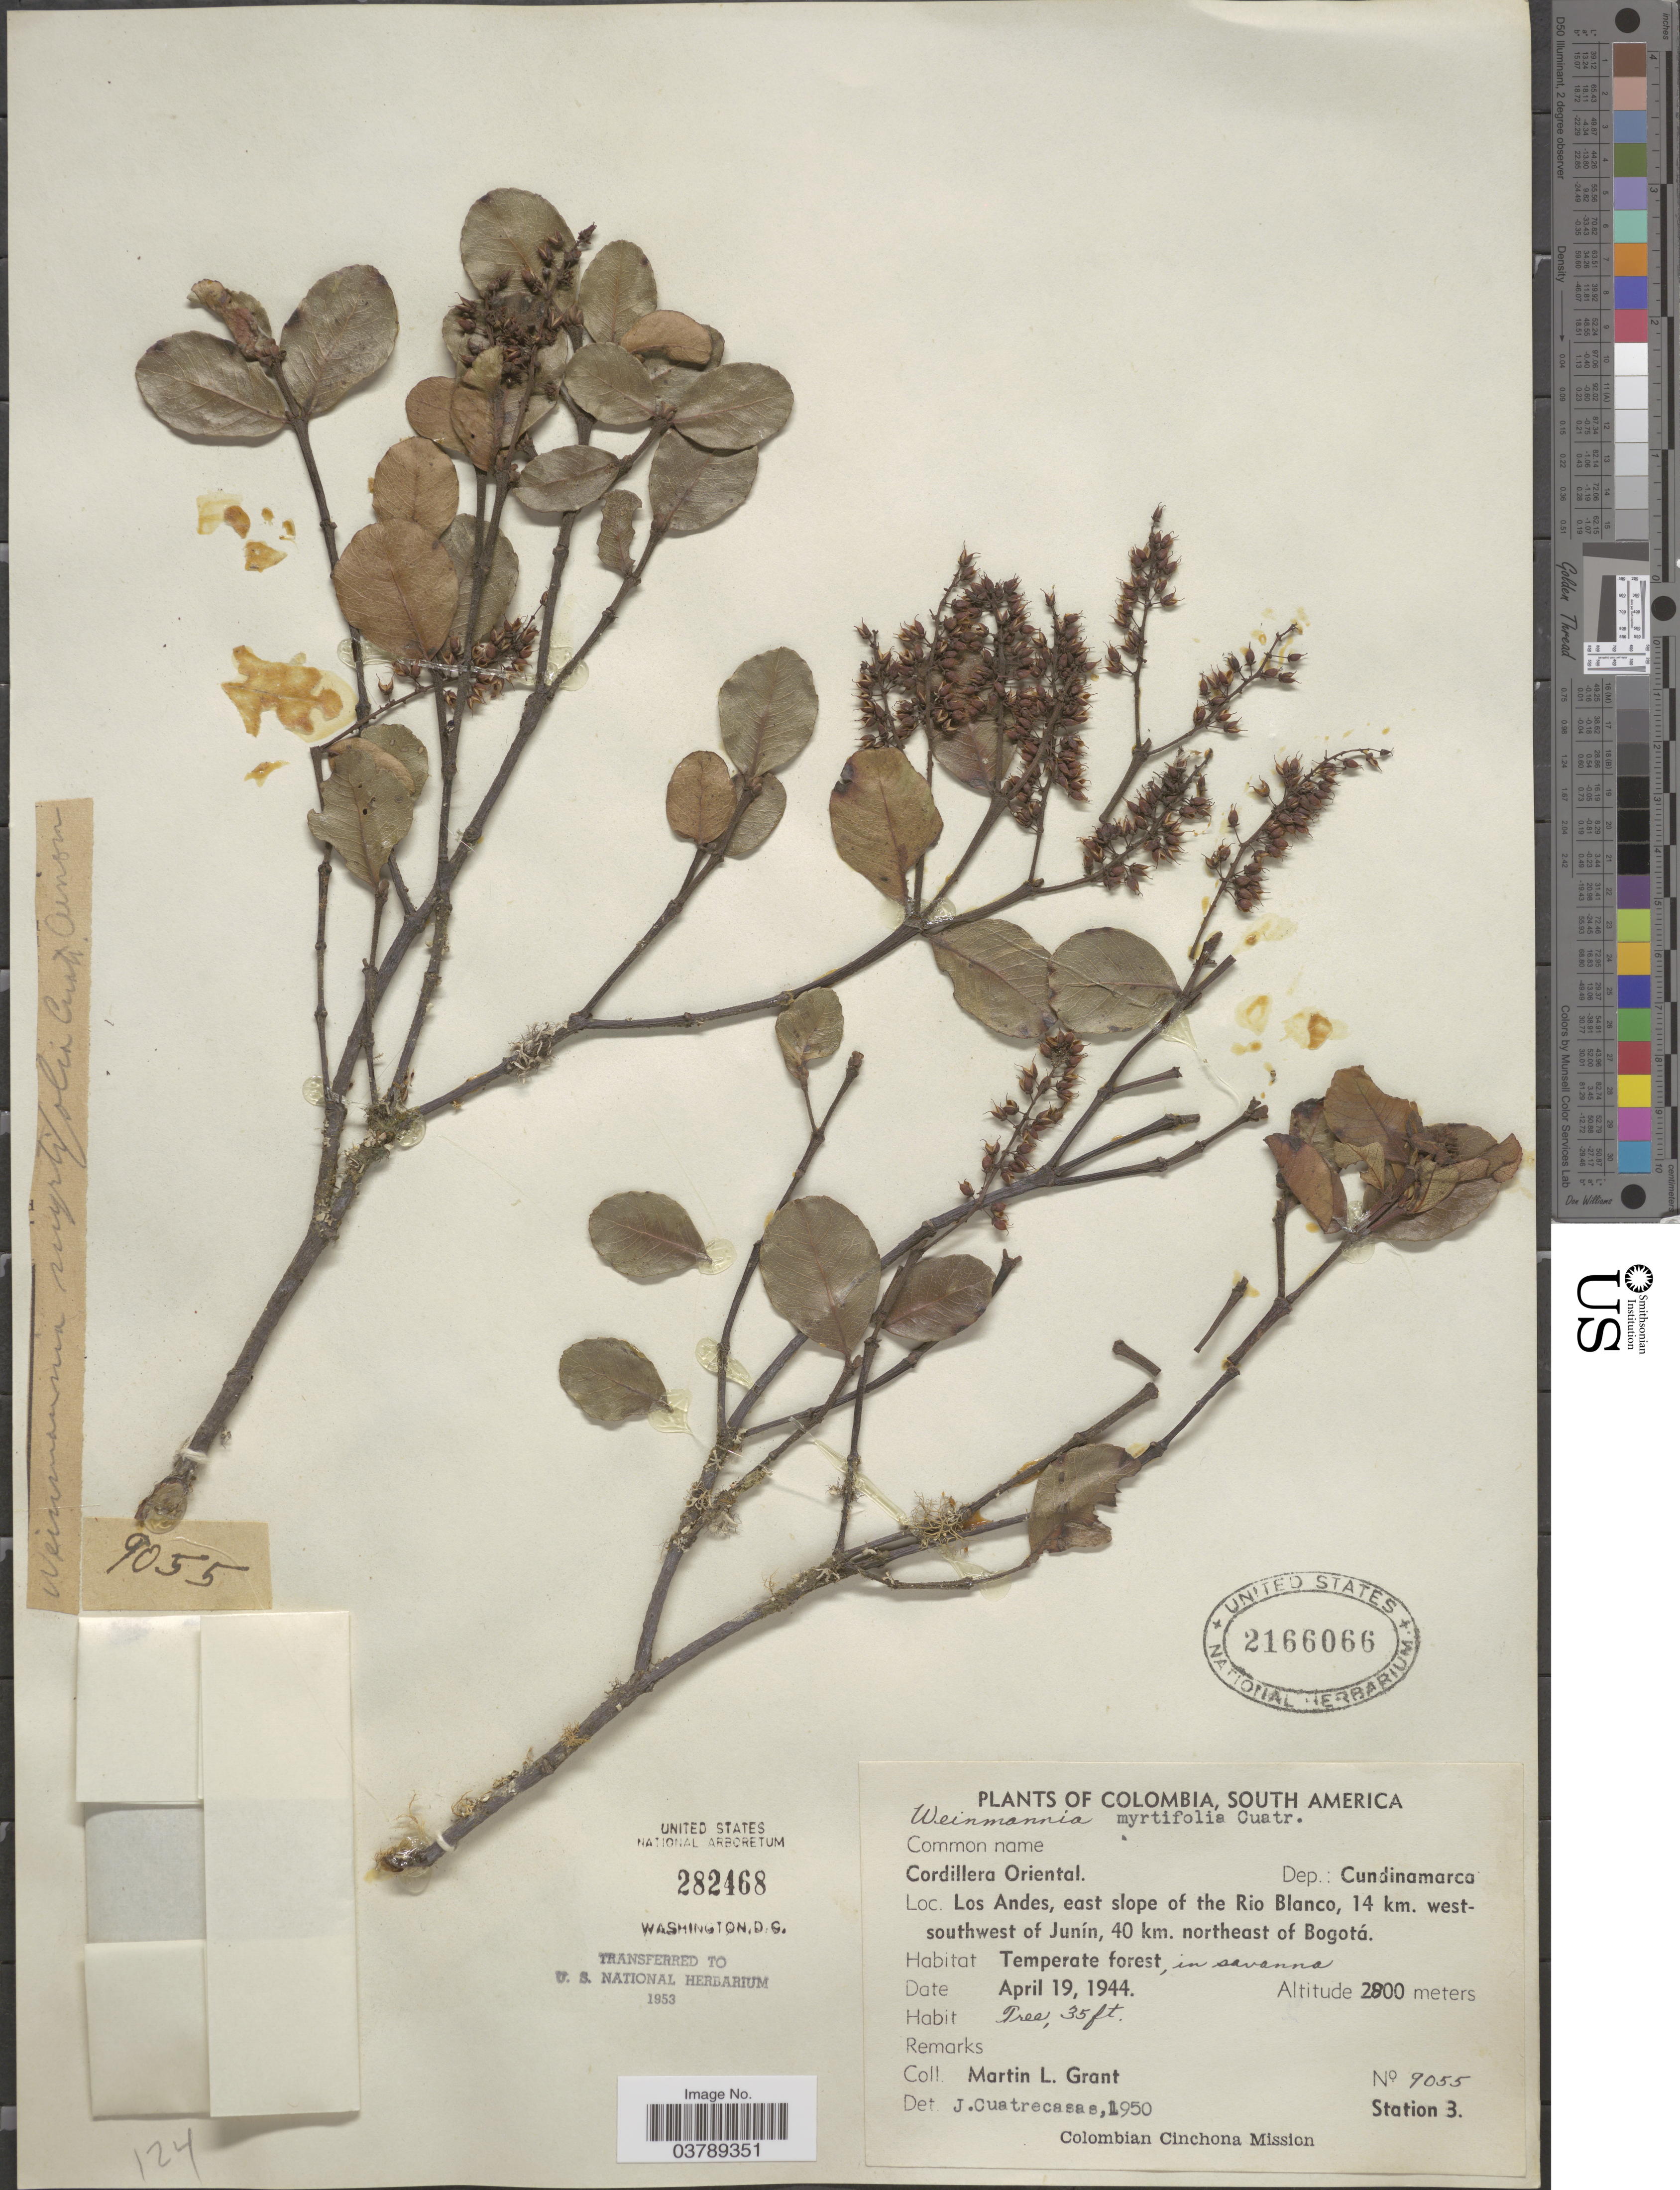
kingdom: Plantae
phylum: Tracheophyta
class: Magnoliopsida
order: Oxalidales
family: Cunoniaceae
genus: Weinmannia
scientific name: Weinmannia myrtifolia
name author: Cuatrec.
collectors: M. L. Grant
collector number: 9055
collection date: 1944-04-19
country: Colombia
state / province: Cundinamarca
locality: Cordillera Oriental. Dep.: Cundinamarca. Los Andes, east slope of the Rio Blanco, 14 km. west-southwest of Junín, 40 km. northeast of Bogotá.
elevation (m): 2800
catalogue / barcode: US 2166066